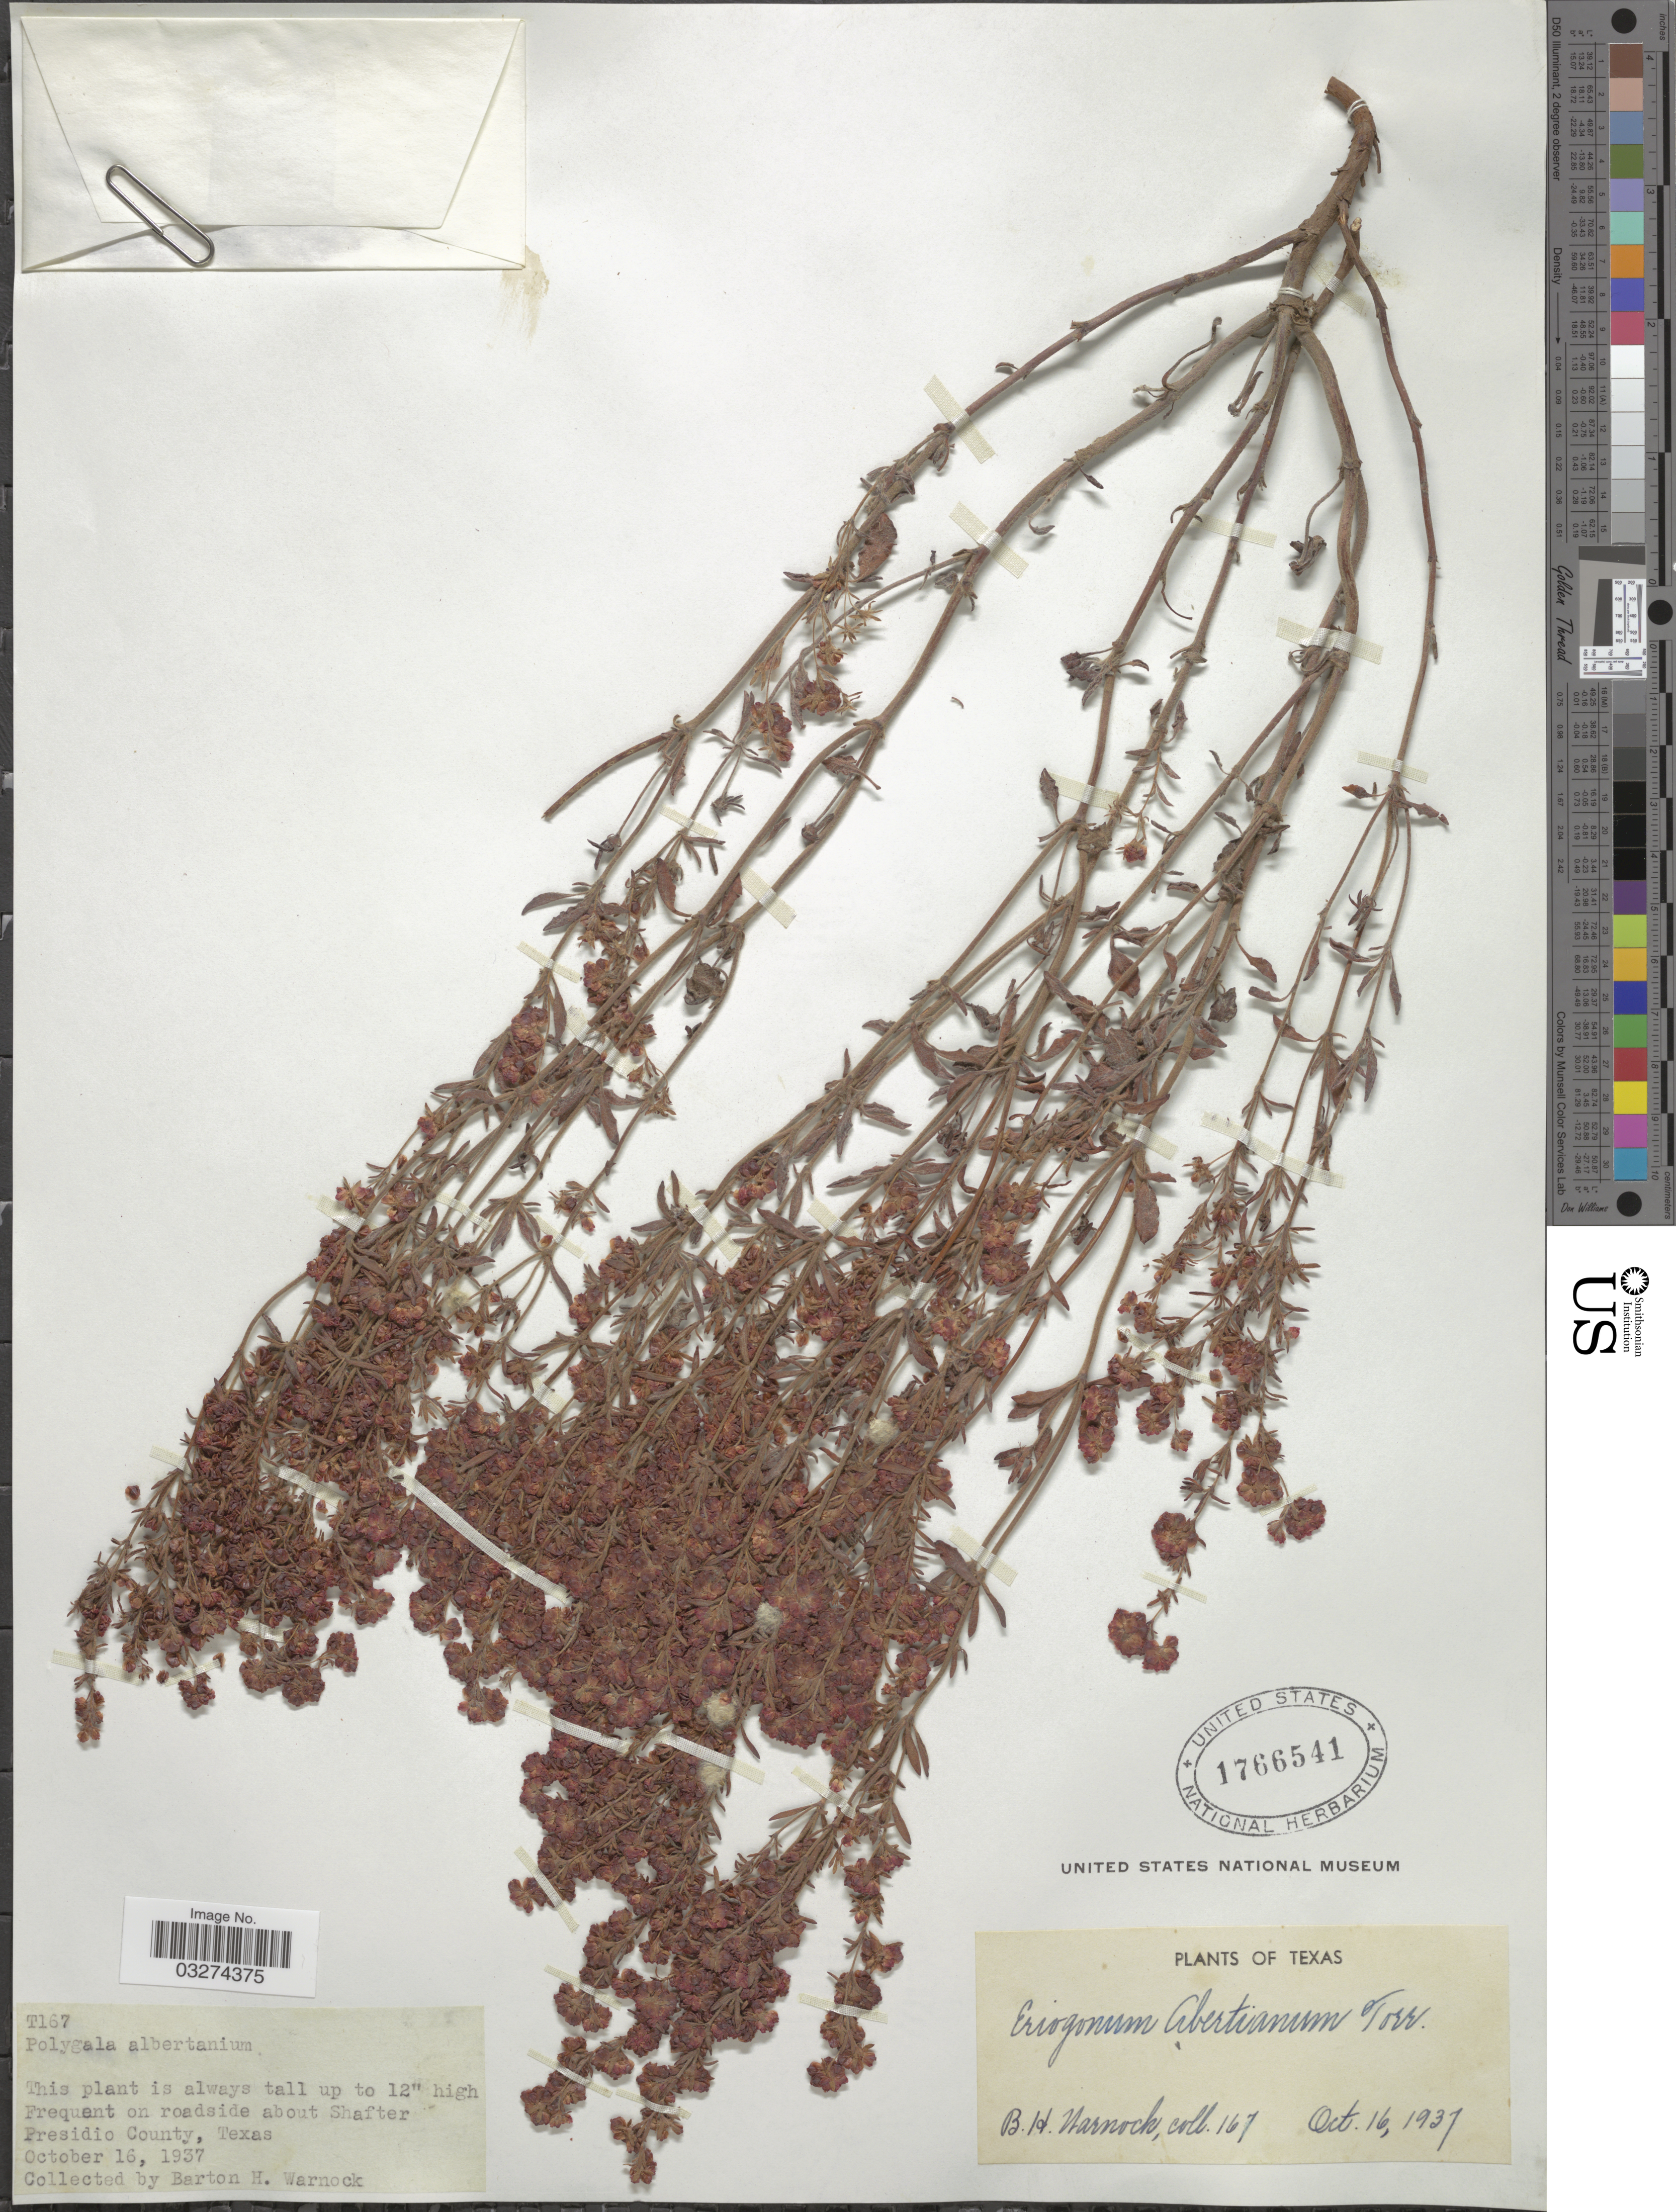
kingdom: Plantae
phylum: Tracheophyta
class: Magnoliopsida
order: Caryophyllales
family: Polygonaceae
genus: Eriogonum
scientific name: Eriogonum abertianum var. ruberrimum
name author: (Gand.) Gand.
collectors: B. H. Warnock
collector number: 167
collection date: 1937-10-16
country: United States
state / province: Texas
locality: Frequent on roadside about Shafter Presidio County.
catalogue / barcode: US 1766541